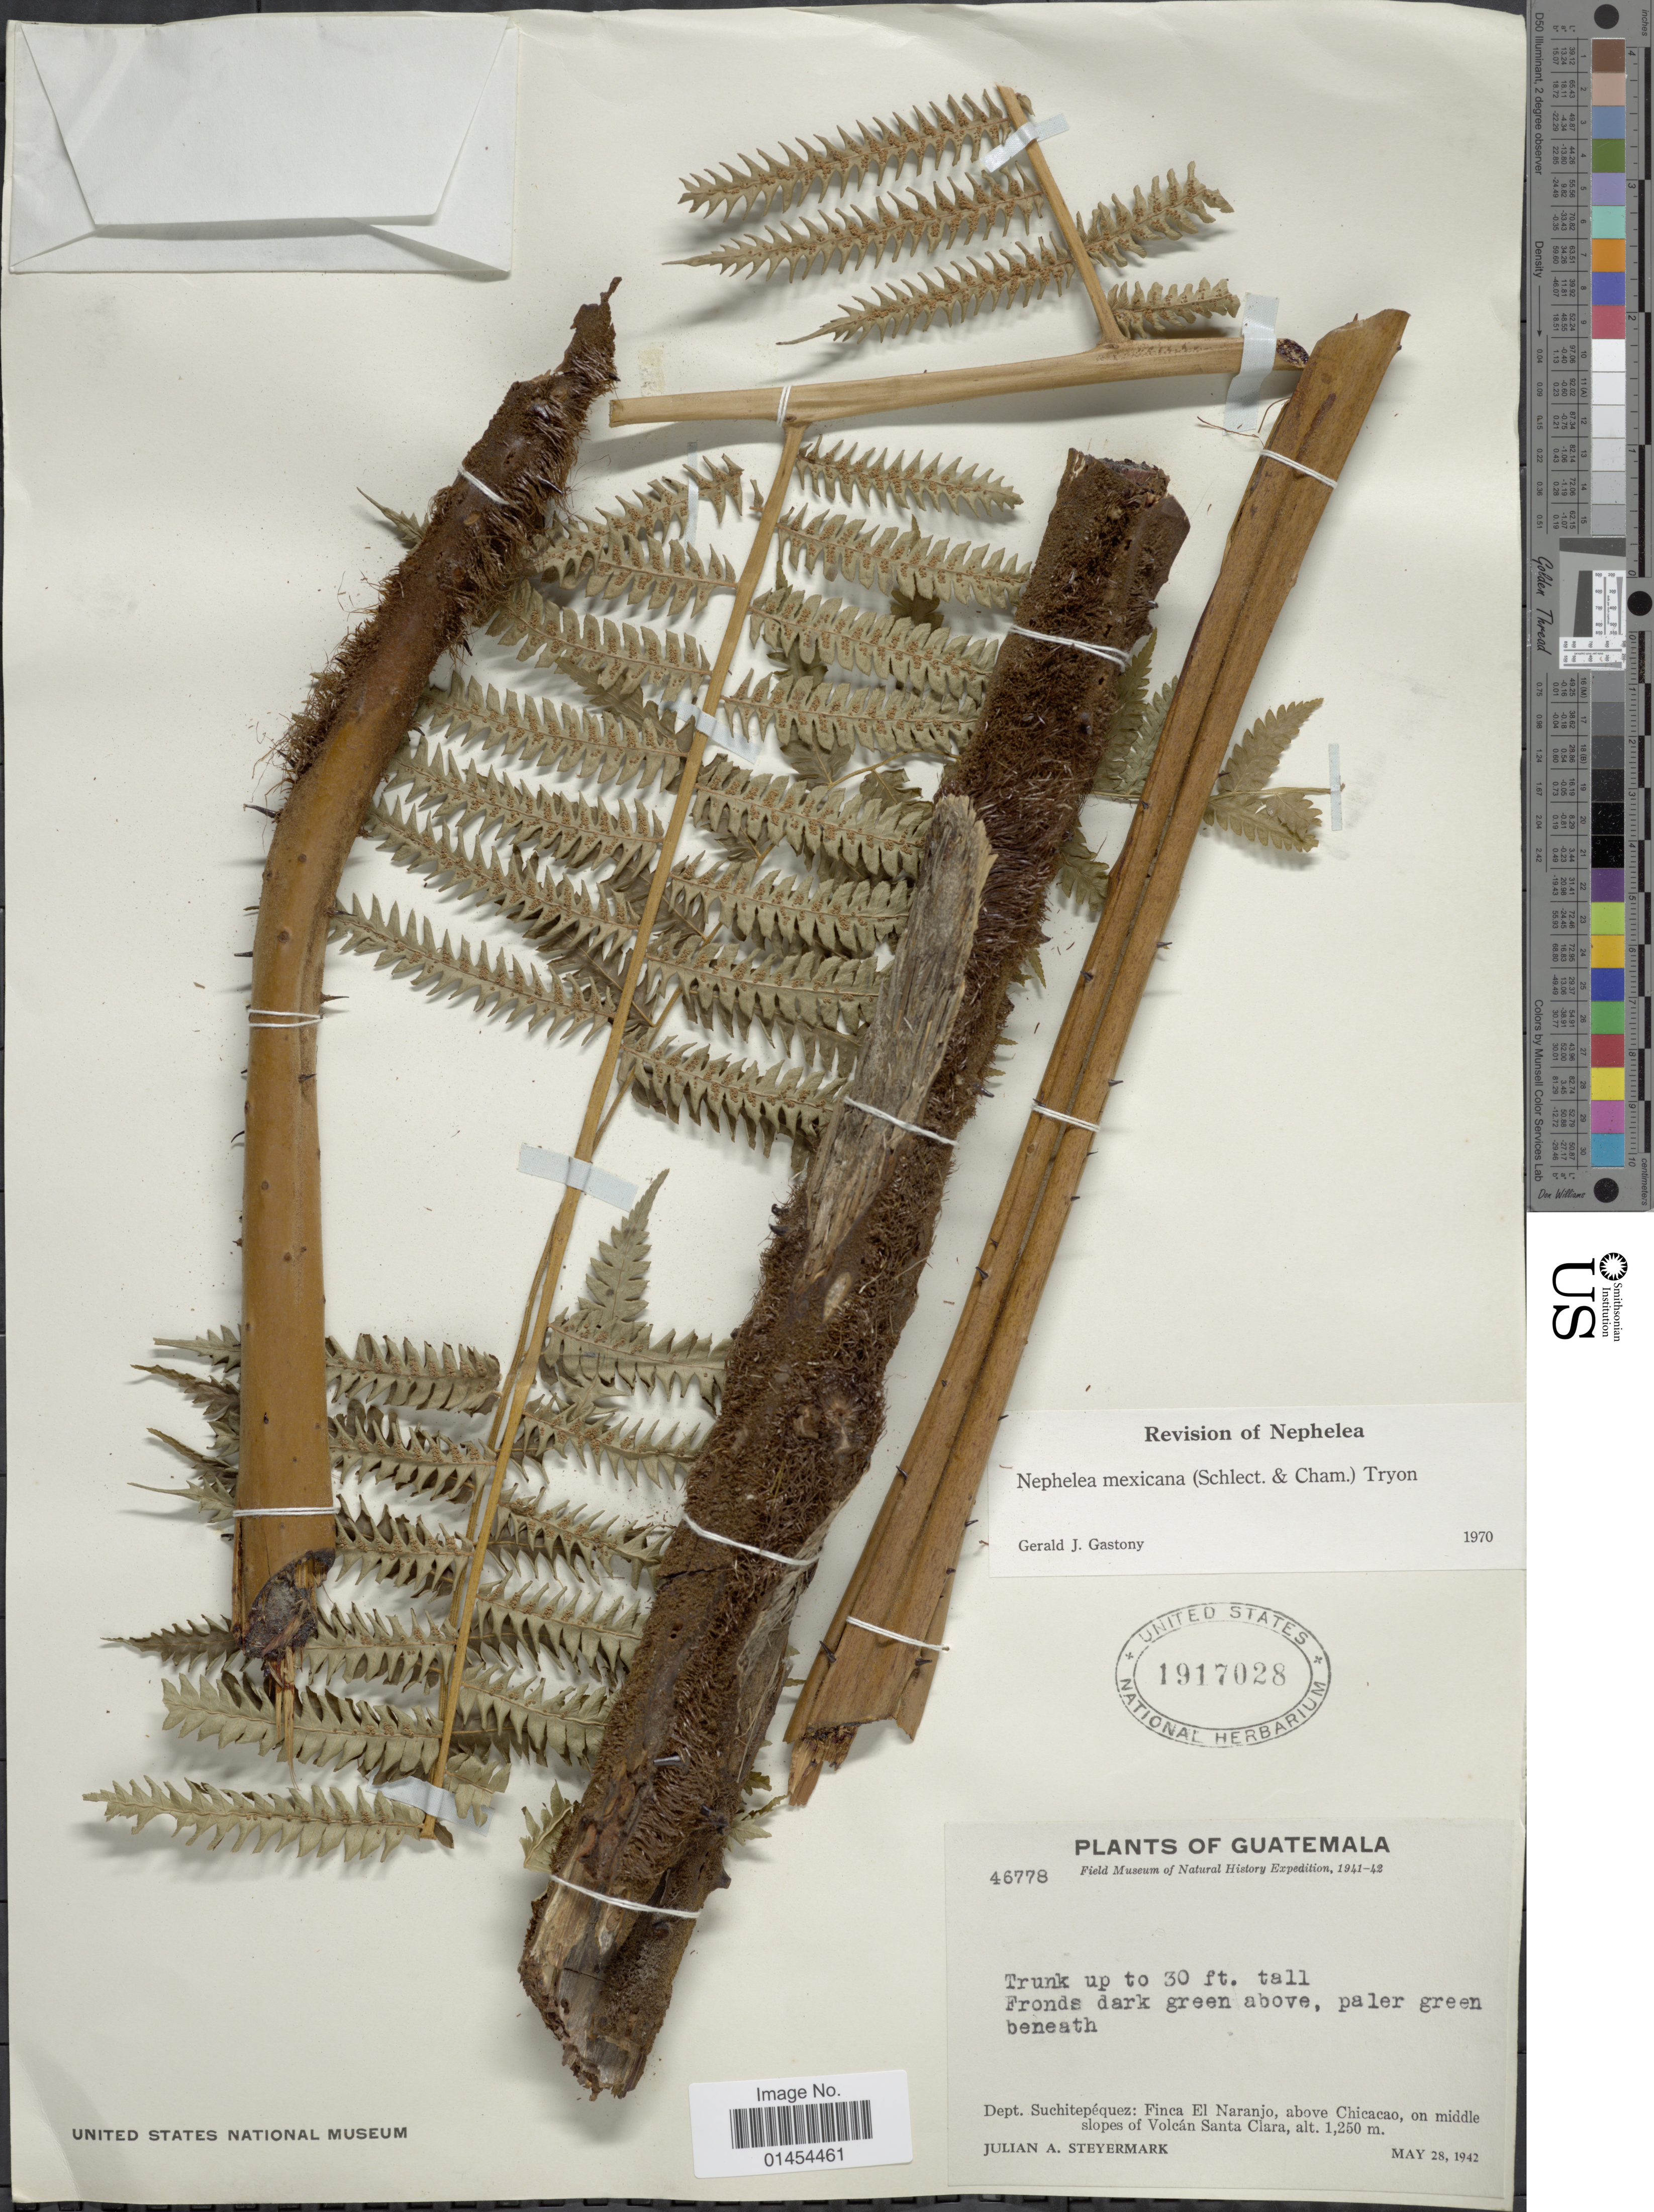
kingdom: Plantae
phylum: Tracheophyta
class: Polypodiopsida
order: Cyatheales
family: Cyatheaceae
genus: Alsophila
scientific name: Alsophila firma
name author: (Baker) D.S. Conant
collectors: J. Steyermark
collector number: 46778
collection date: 1942-05-28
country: Guatemala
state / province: Suchitepéquez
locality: Finca El Naranjo, above Chicacao, on middle slopes of Volcán Santa Clara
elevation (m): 1250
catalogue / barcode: US 1917028